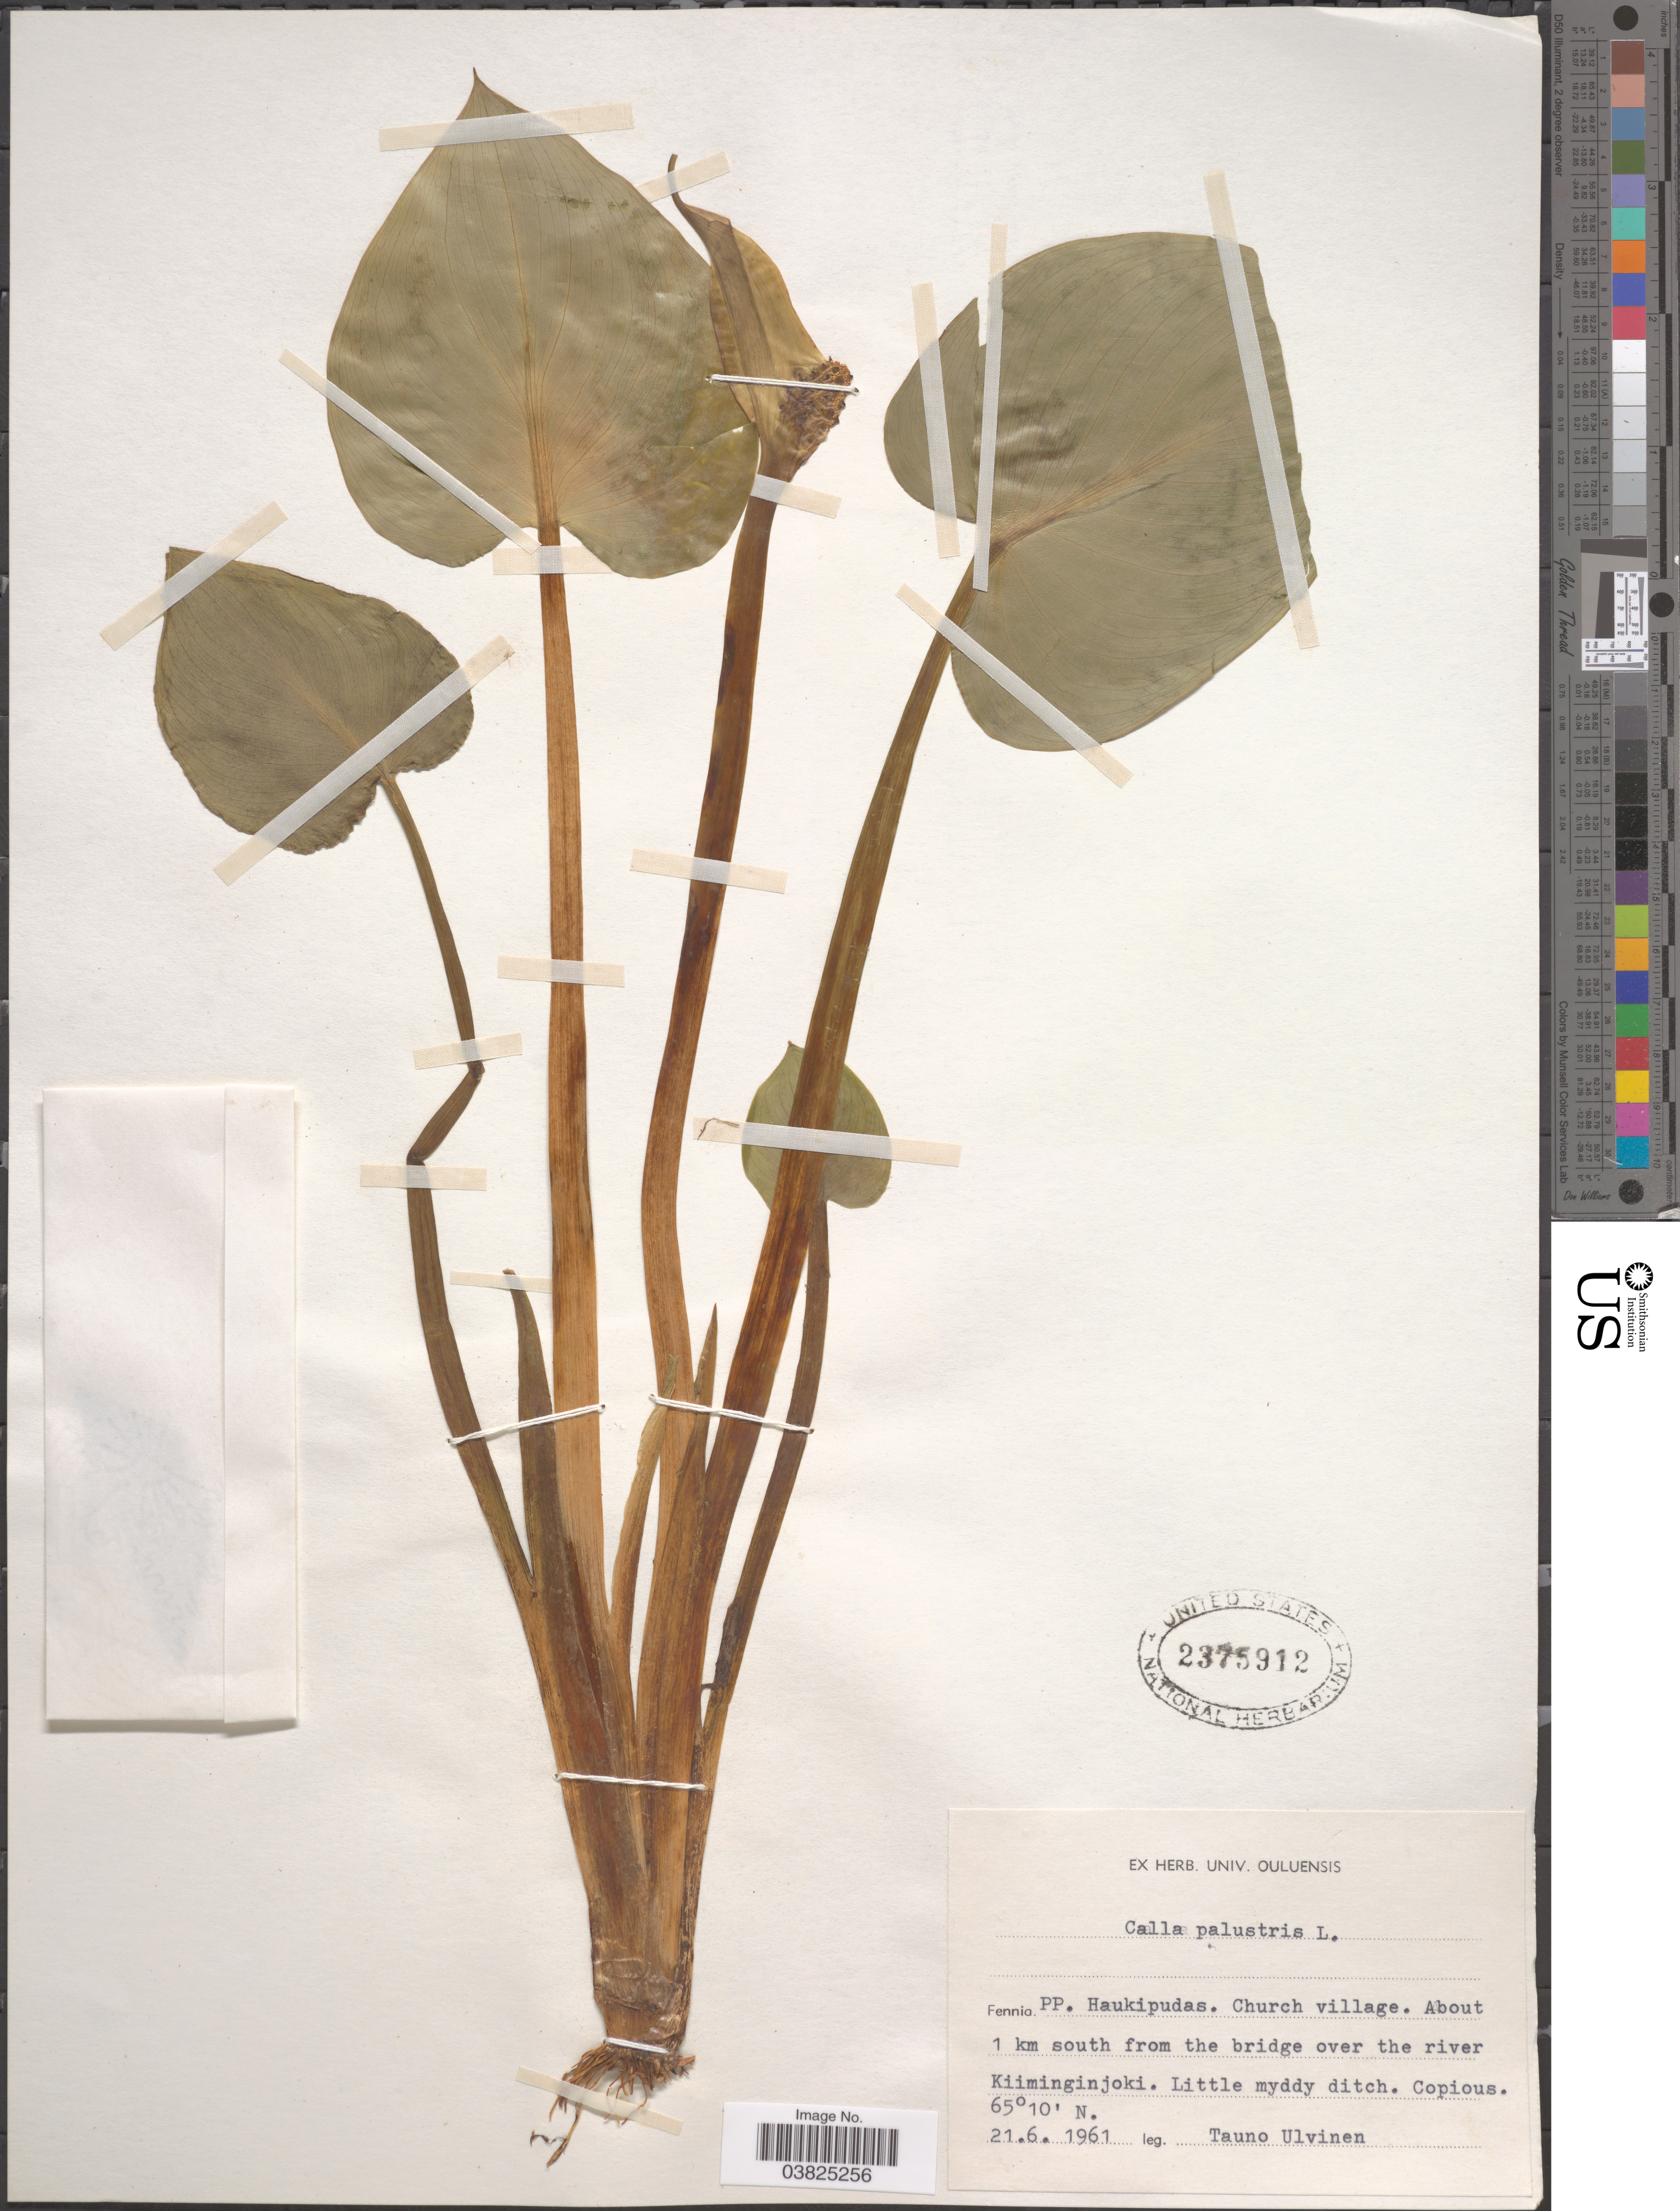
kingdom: Plantae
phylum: Tracheophyta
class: Liliopsida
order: Alismatales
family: Araceae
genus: Calla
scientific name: Calla palustris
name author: L.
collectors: T. Ulvinen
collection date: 1961-06-21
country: Finland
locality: Fennia PP. Haukipudas. Church village. About 1 km south from the bridge over the river Kiiminginjoki.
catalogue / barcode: US 2375912